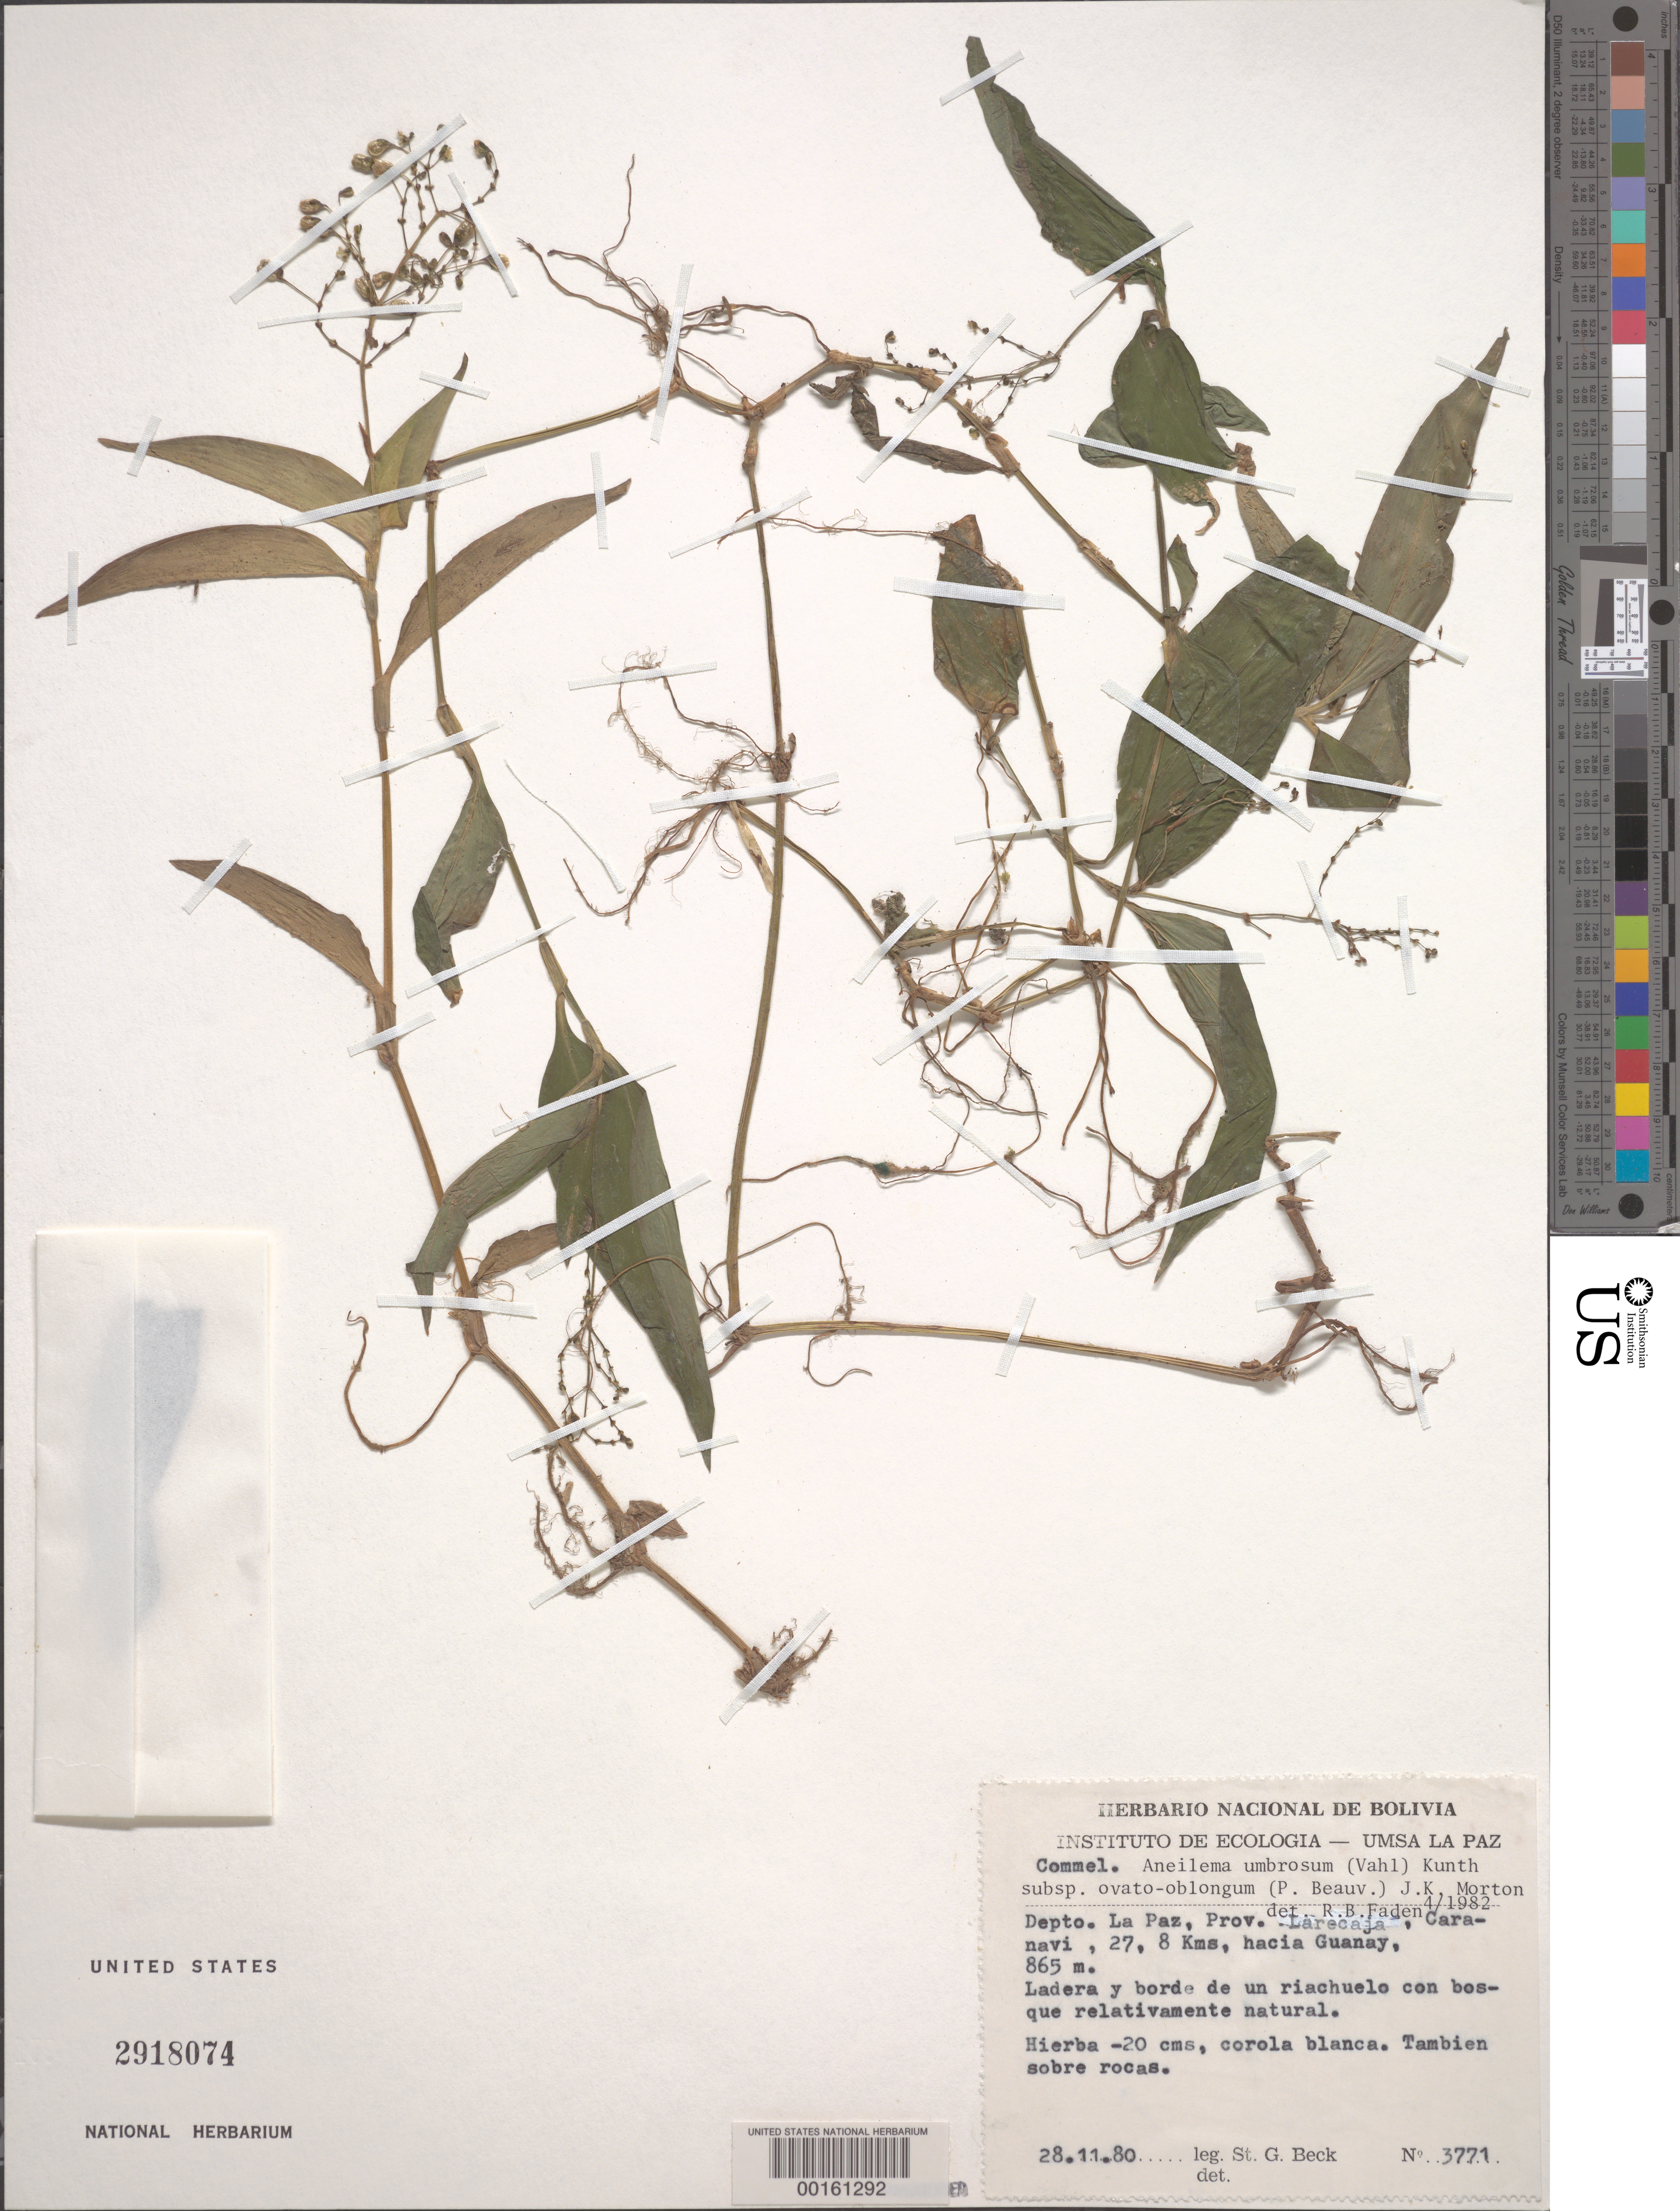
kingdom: Plantae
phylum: Tracheophyta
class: Liliopsida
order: Commelinales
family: Commelinaceae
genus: Aneilema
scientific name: Aneilema umbrosum subsp. ovato-oblongum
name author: (P. Beauv.) J.K. Morton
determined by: Faden, Robert B., (US), Smithsonian Institution - National Museum of Natural History (UNITED STATES)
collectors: S. G. Beck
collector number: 3771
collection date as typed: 28 Nov 1980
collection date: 1980-11-28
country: Bolivia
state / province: La Paz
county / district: Larecaja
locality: Caranavi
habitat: Forest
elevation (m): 865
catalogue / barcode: US 2918074